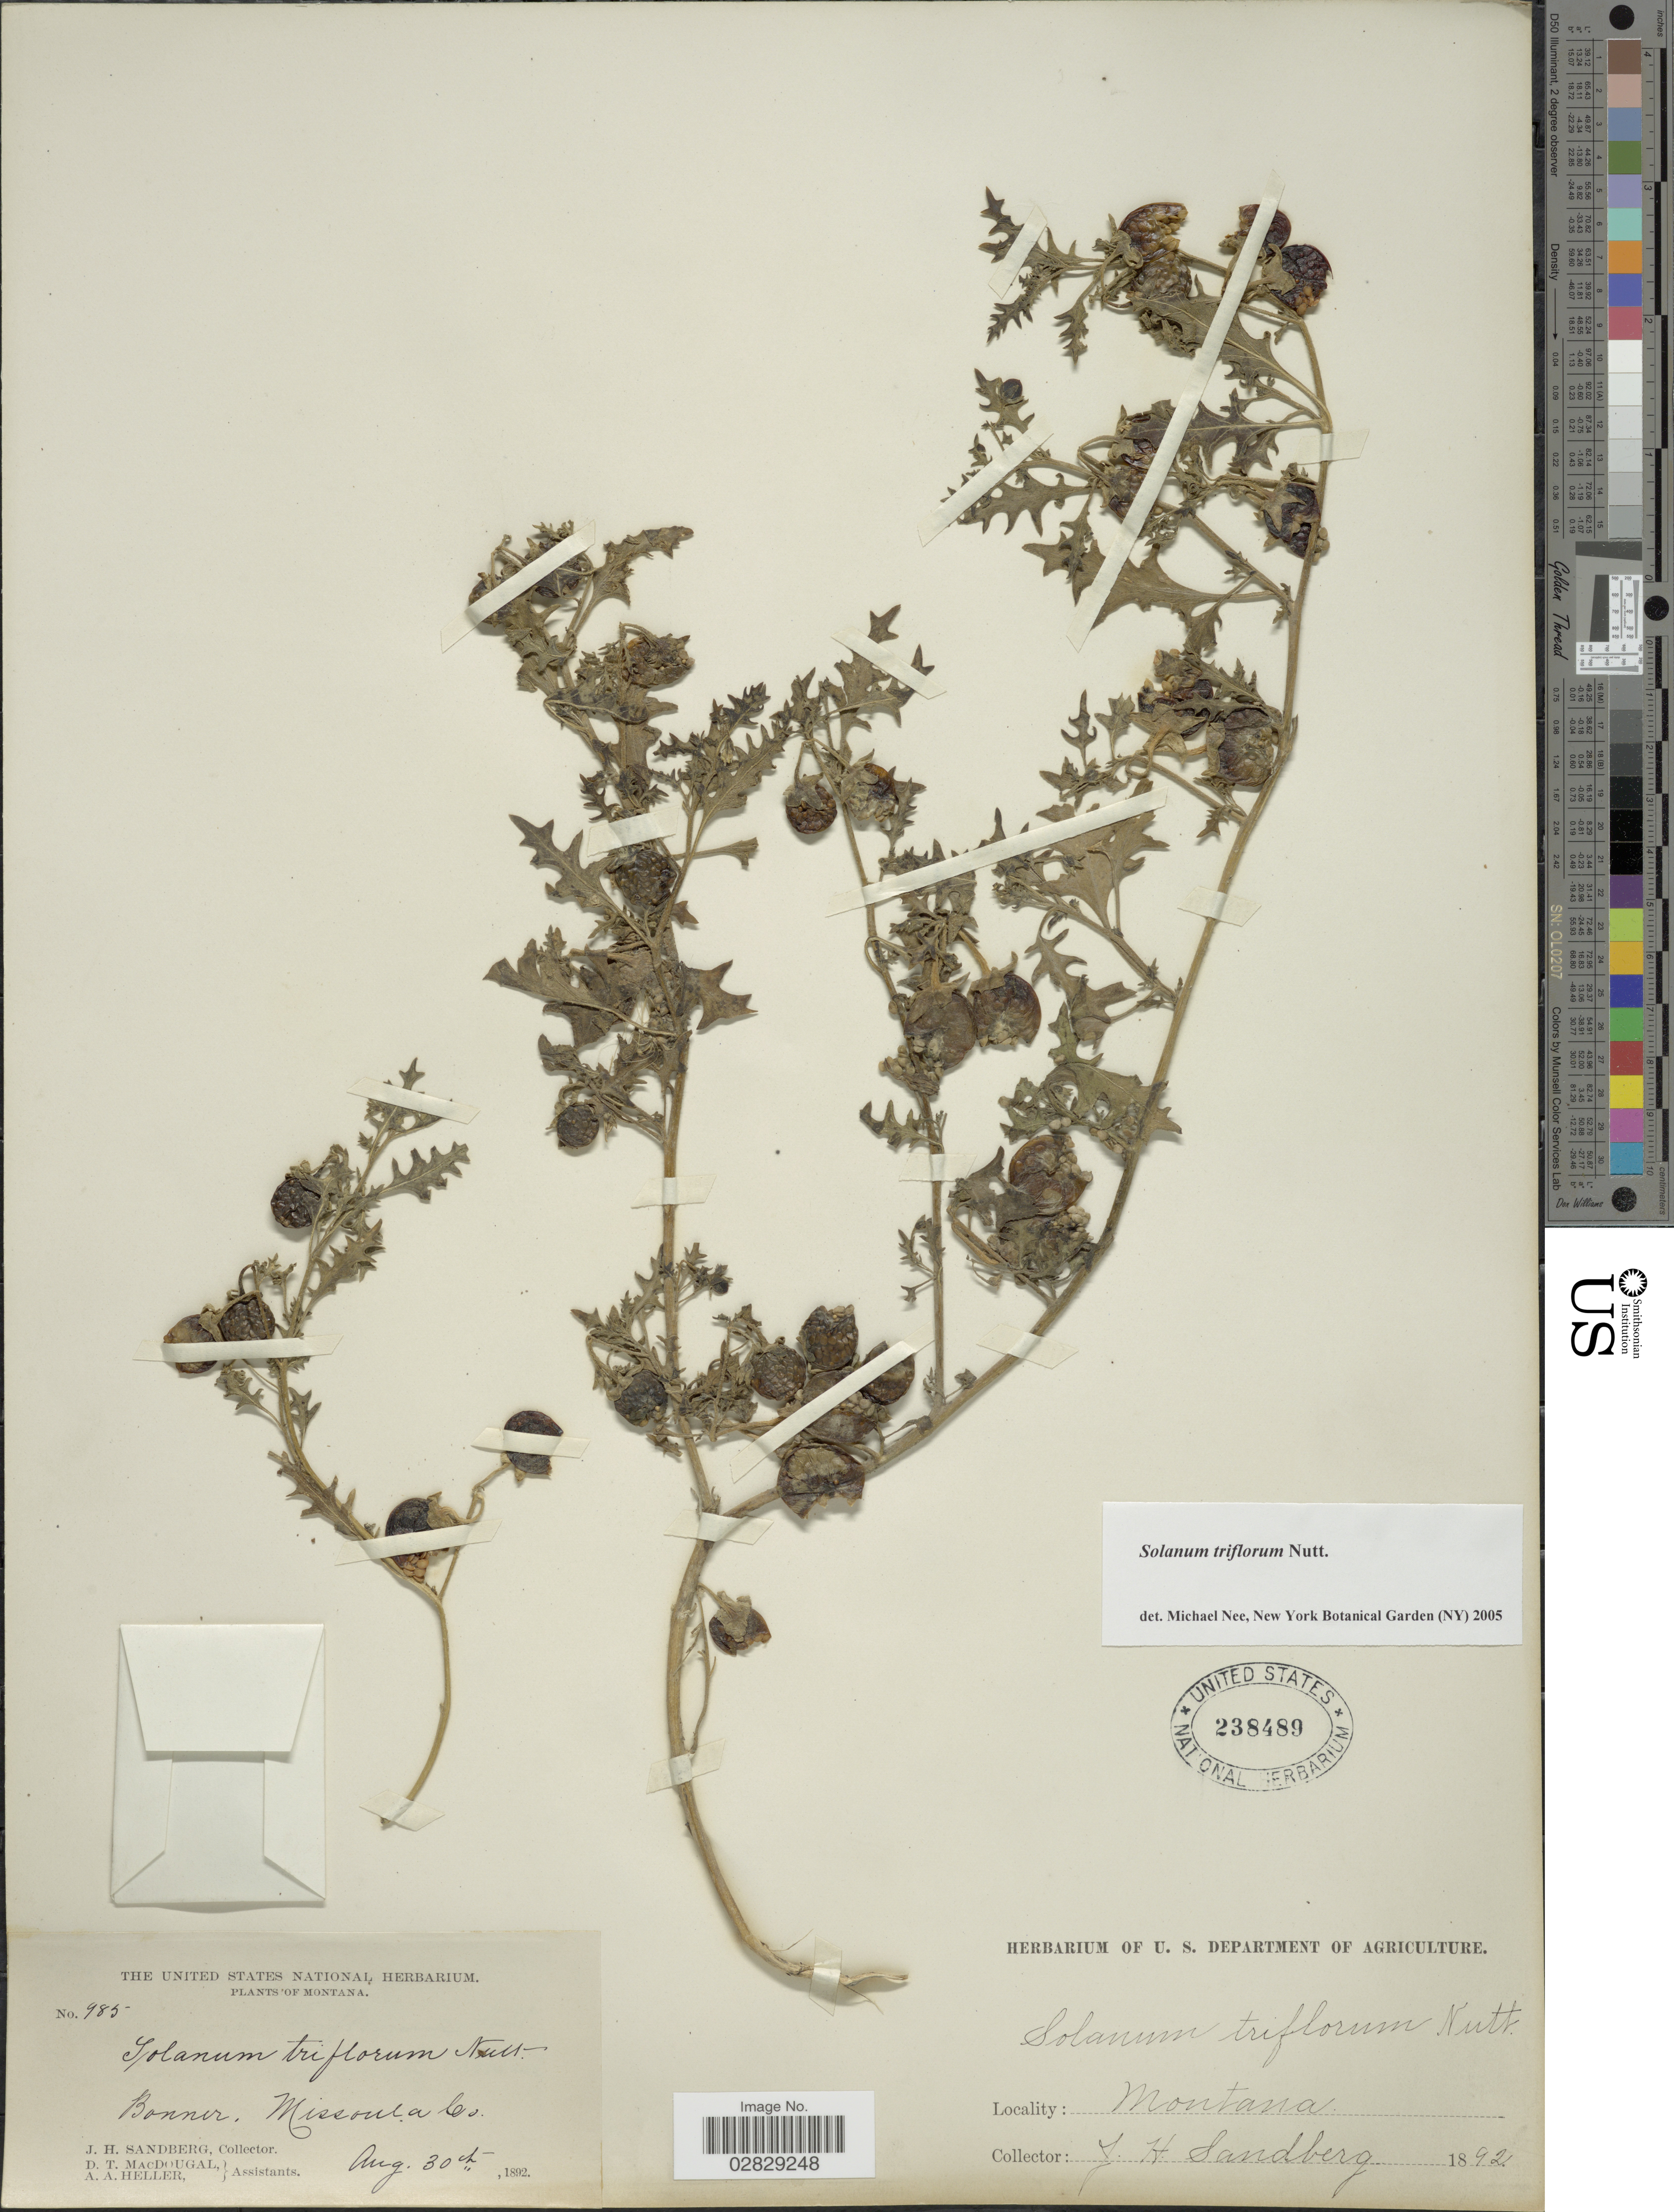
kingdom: Plantae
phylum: Tracheophyta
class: Magnoliopsida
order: Solanales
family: Solanaceae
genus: Solanum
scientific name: Solanum triflorum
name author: Nutt.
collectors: J. H. Sandberg, D. T. MacDougal & A. A. Heller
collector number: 985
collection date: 1892-08-30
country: United States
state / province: Montana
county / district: Missoula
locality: Bonner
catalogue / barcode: US 238489